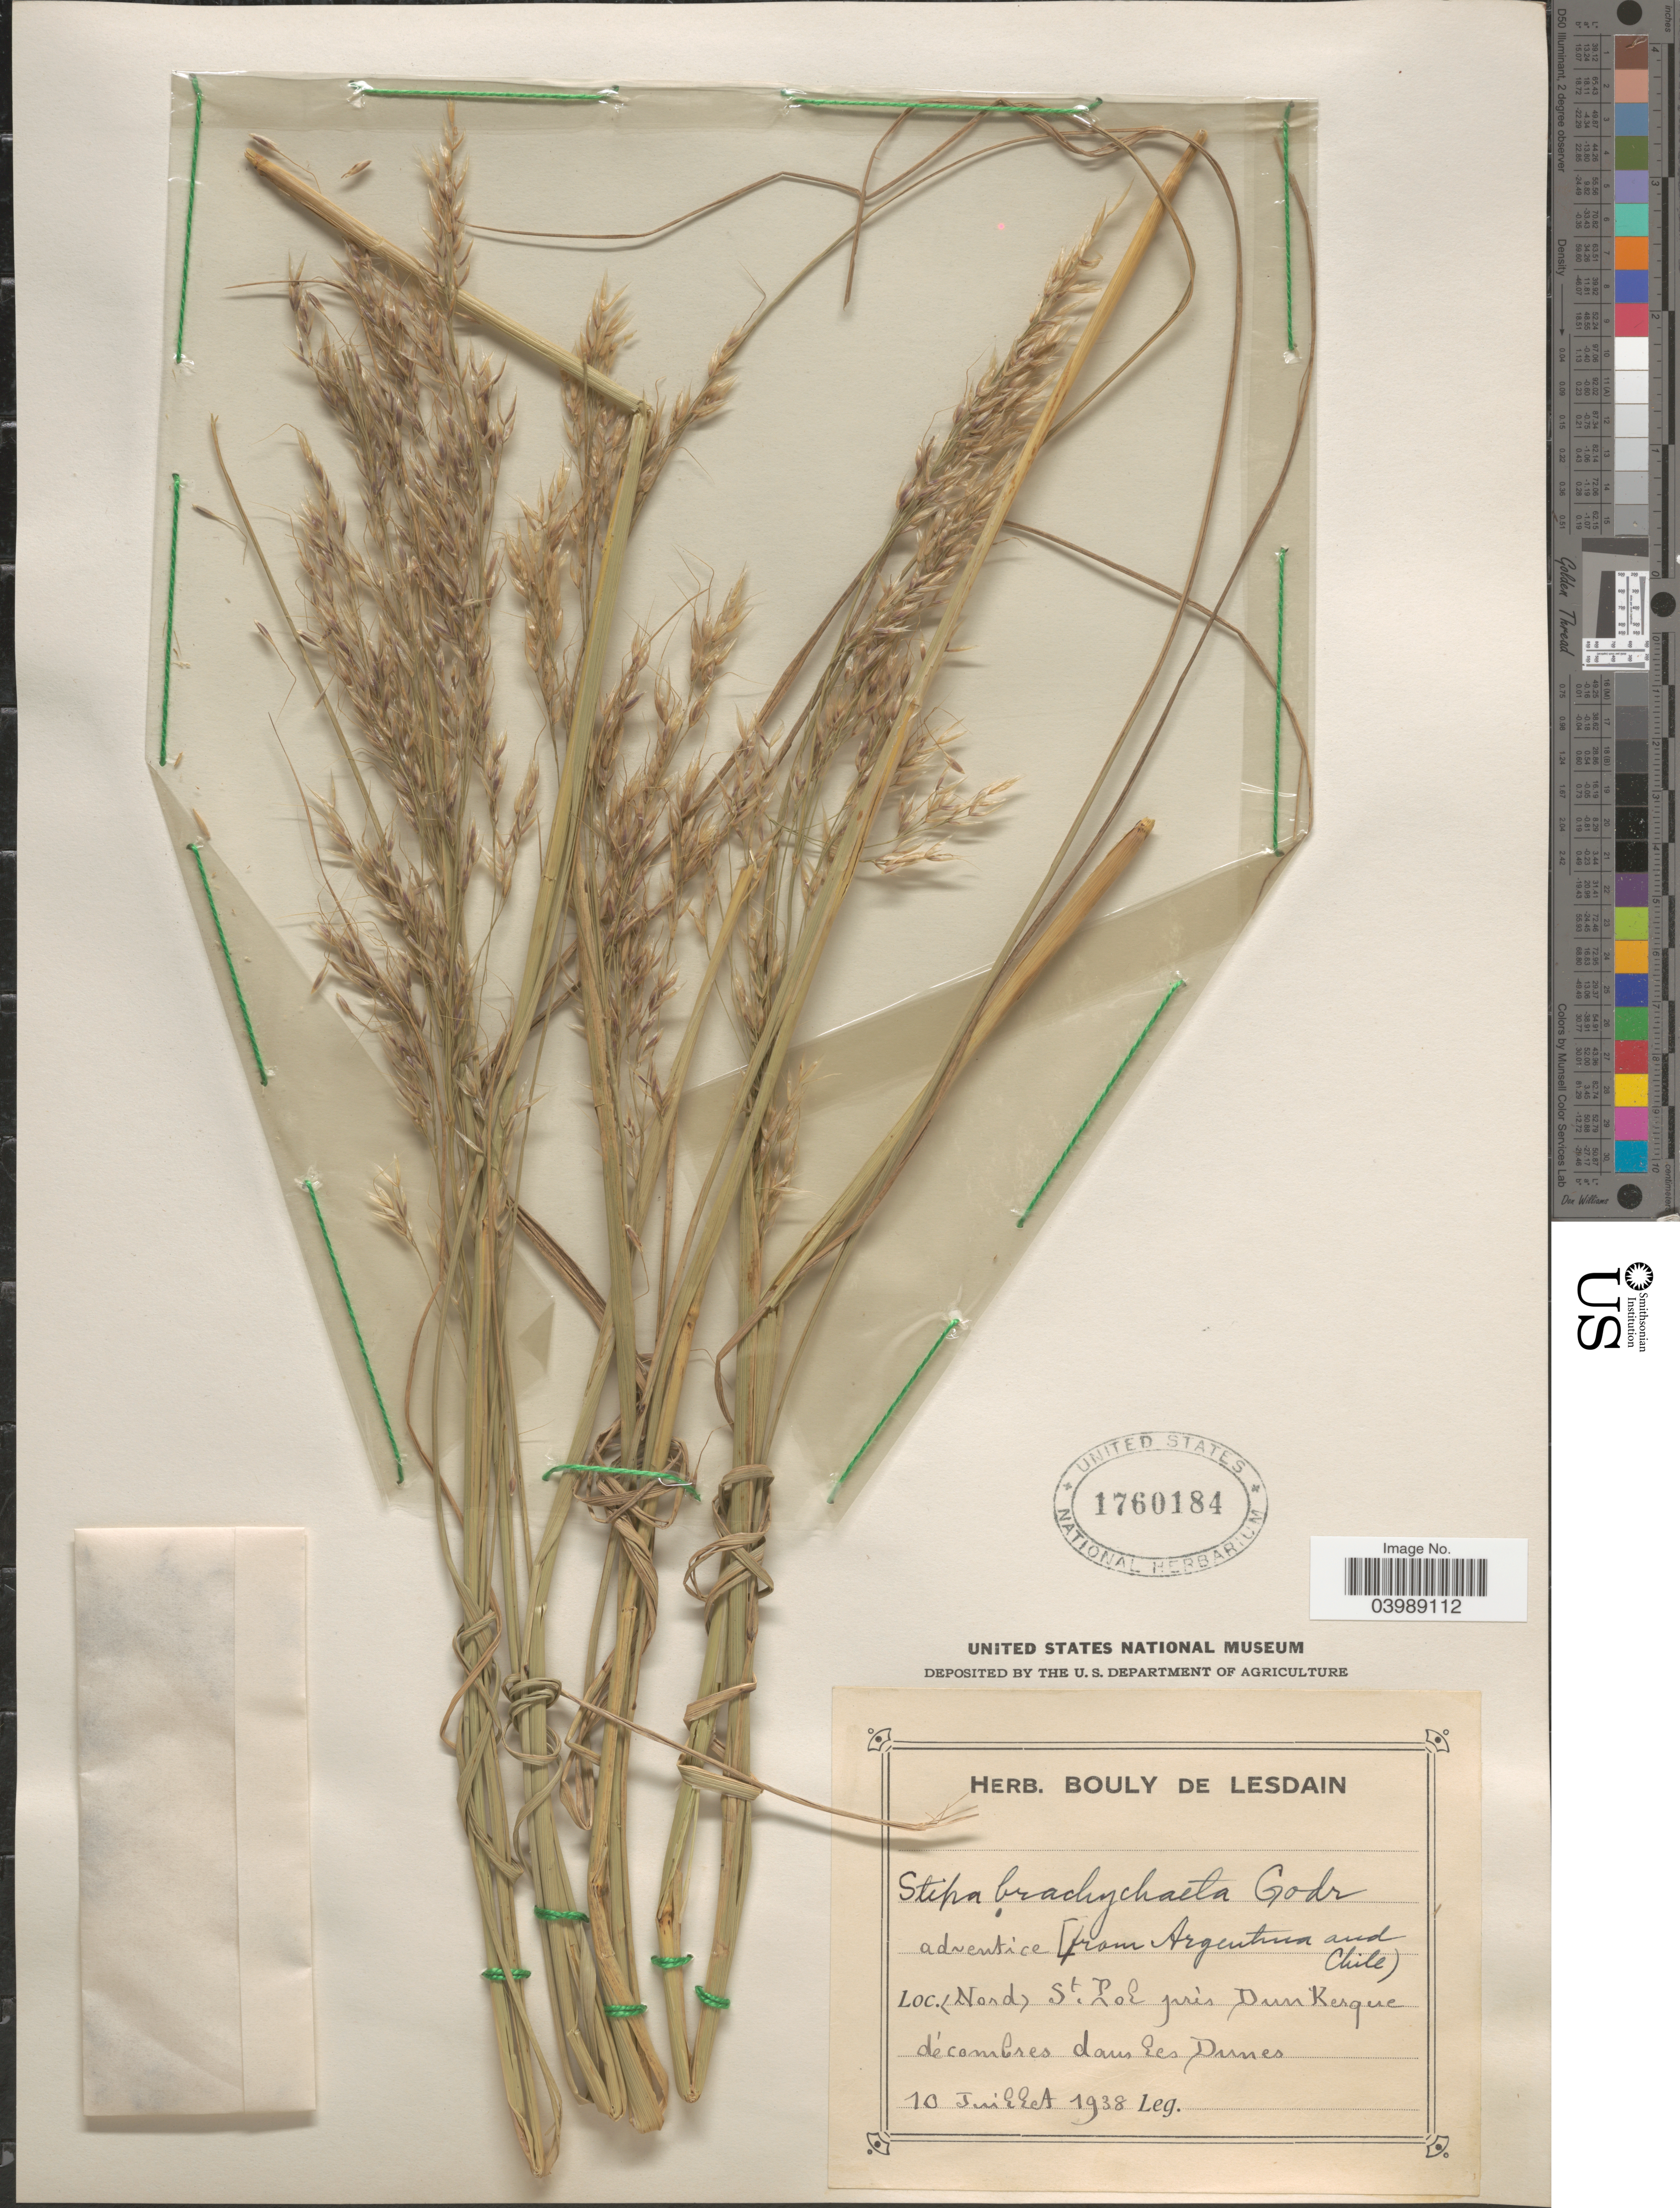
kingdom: Plantae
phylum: Tracheophyta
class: Liliopsida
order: Poales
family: Poaceae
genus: Amelichloa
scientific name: Amelichloa brachychaeta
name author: (Godr.) Arriaga & Barkworth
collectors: ex Herb. Bouly De Lesdain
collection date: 1938-07-10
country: France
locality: [from Argentina and Chile]. <Nord> St. Pol près Dun Kerque décombres dans les Dunes.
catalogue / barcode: US 1760184